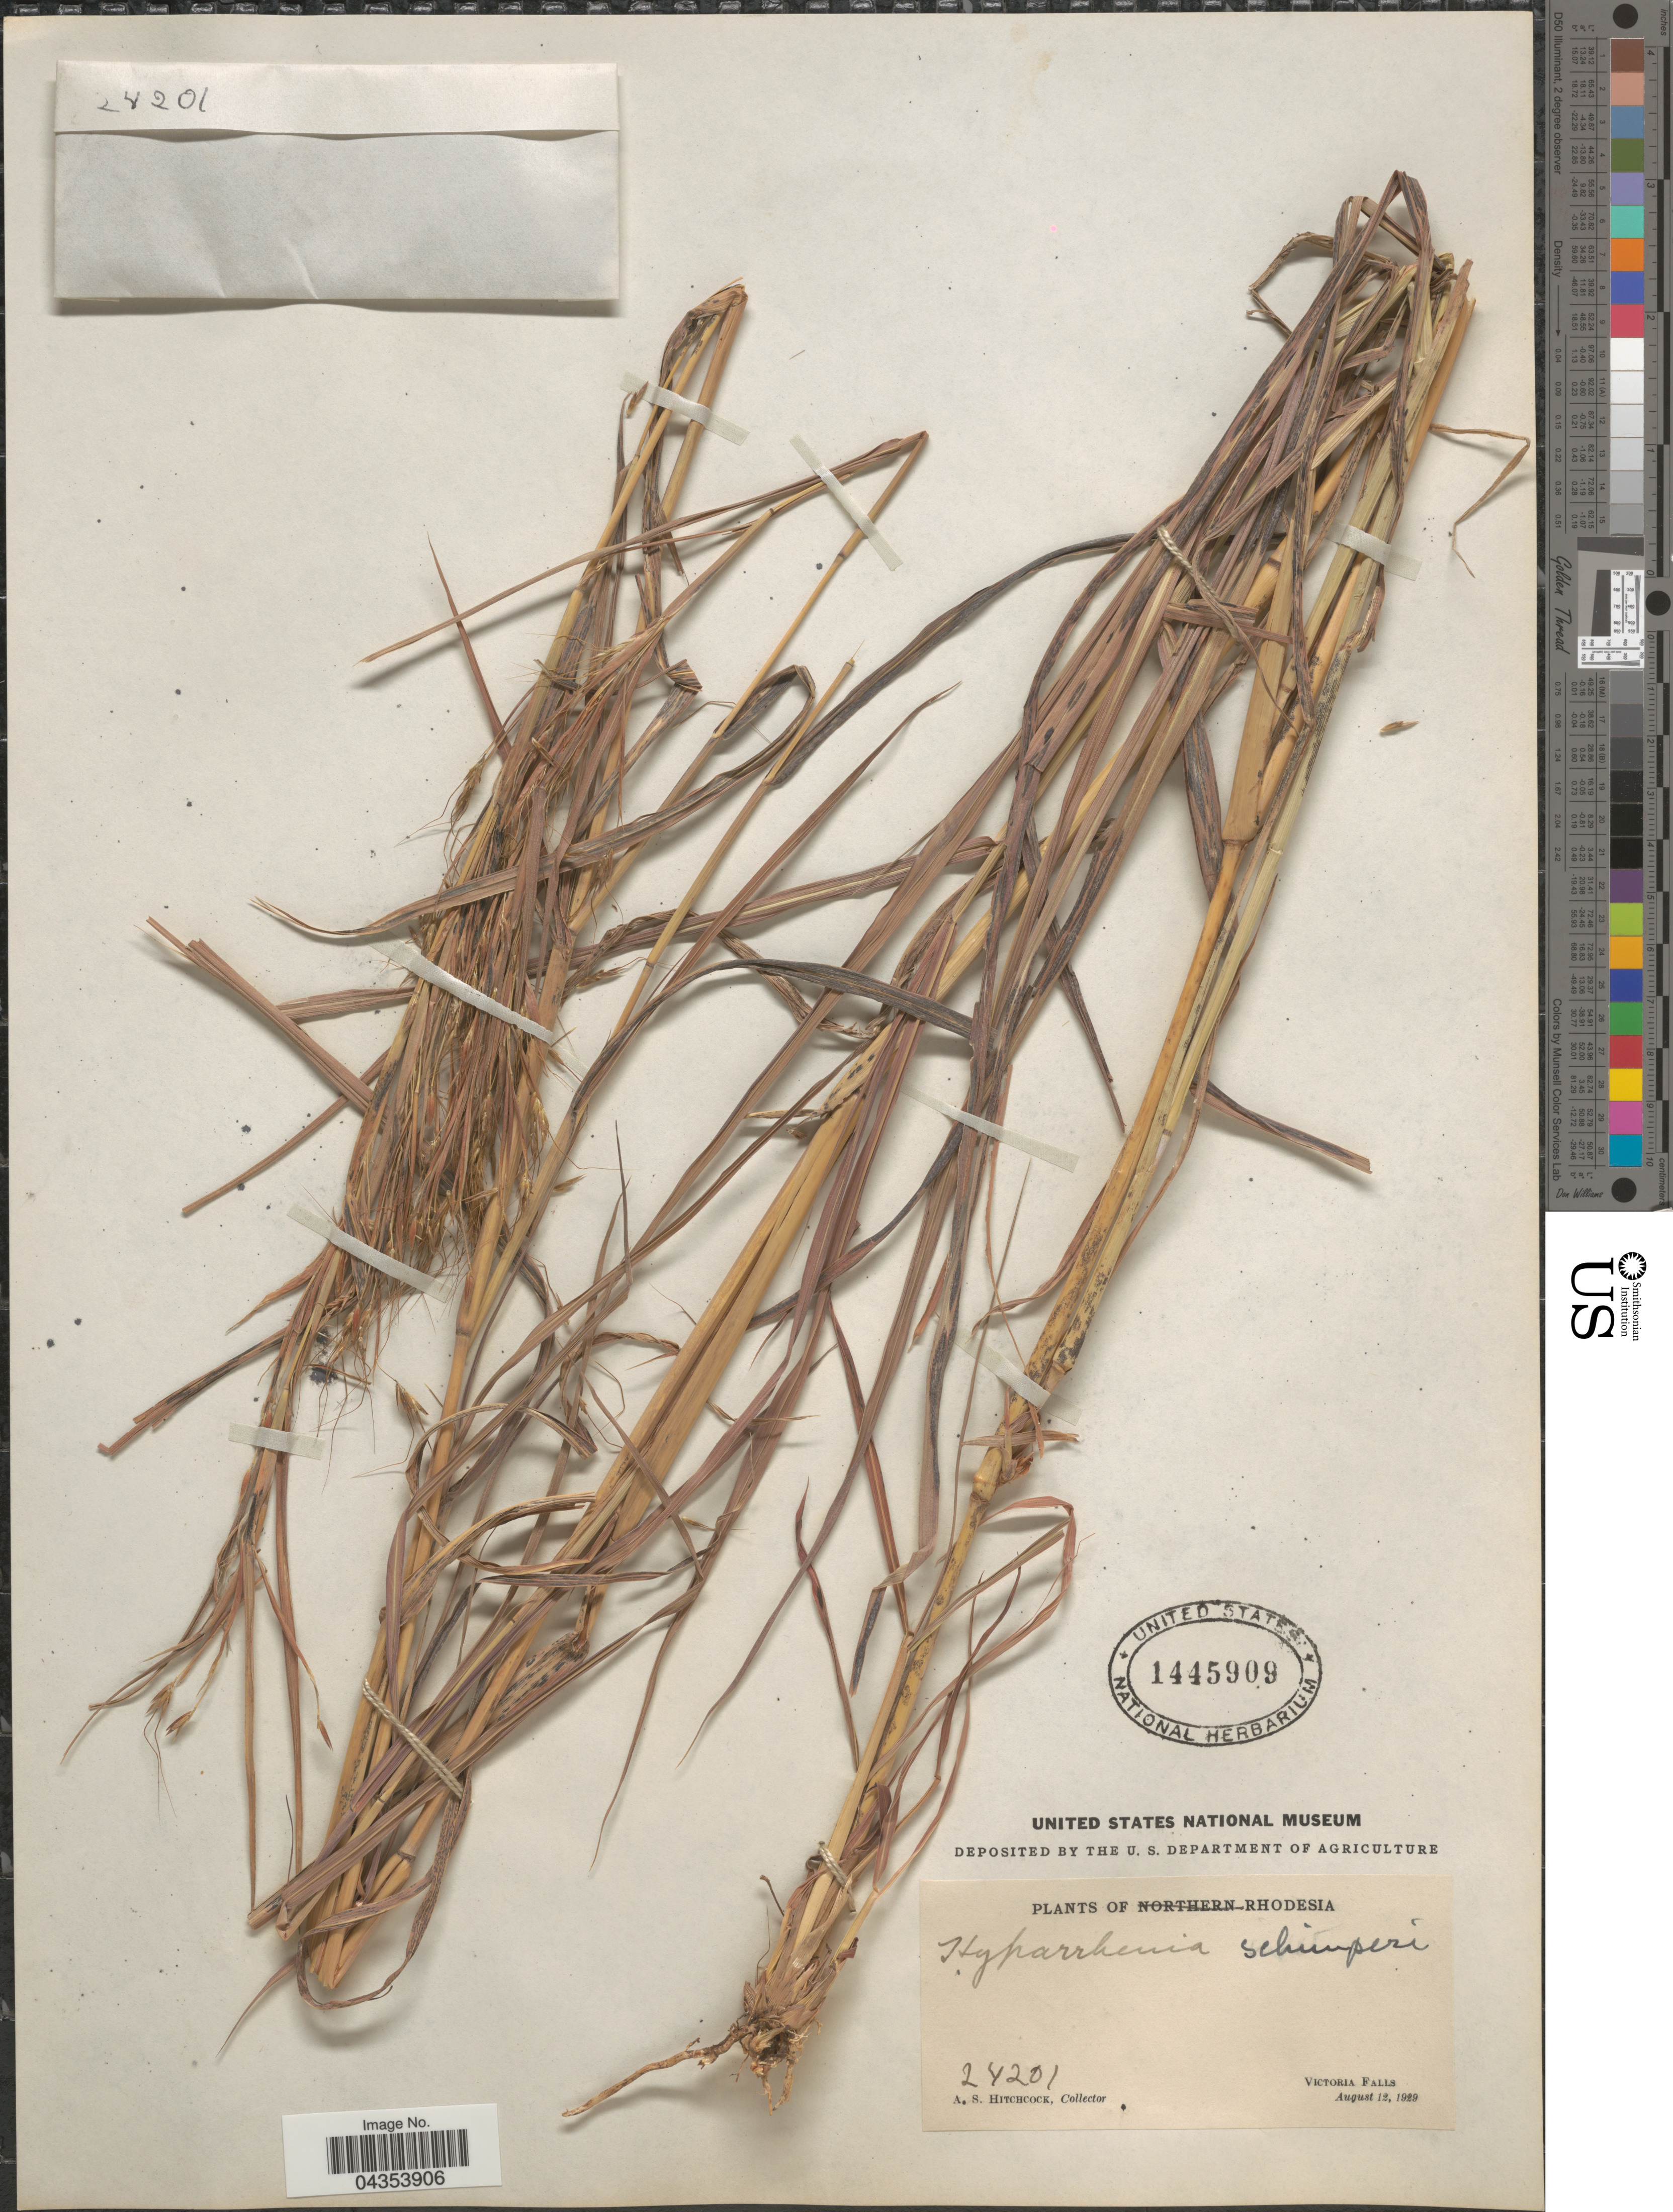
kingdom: Plantae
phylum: Tracheophyta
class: Liliopsida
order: Poales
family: Poaceae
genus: Hyparrhenia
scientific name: Hyparrhenia schimperi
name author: (Hochst. ex A. Rich.) Andersson ex Stapf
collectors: A. S. Hitchcock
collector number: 24201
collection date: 1929-08-12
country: Zimbabwe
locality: Victoria Falls.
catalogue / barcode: US 1445909